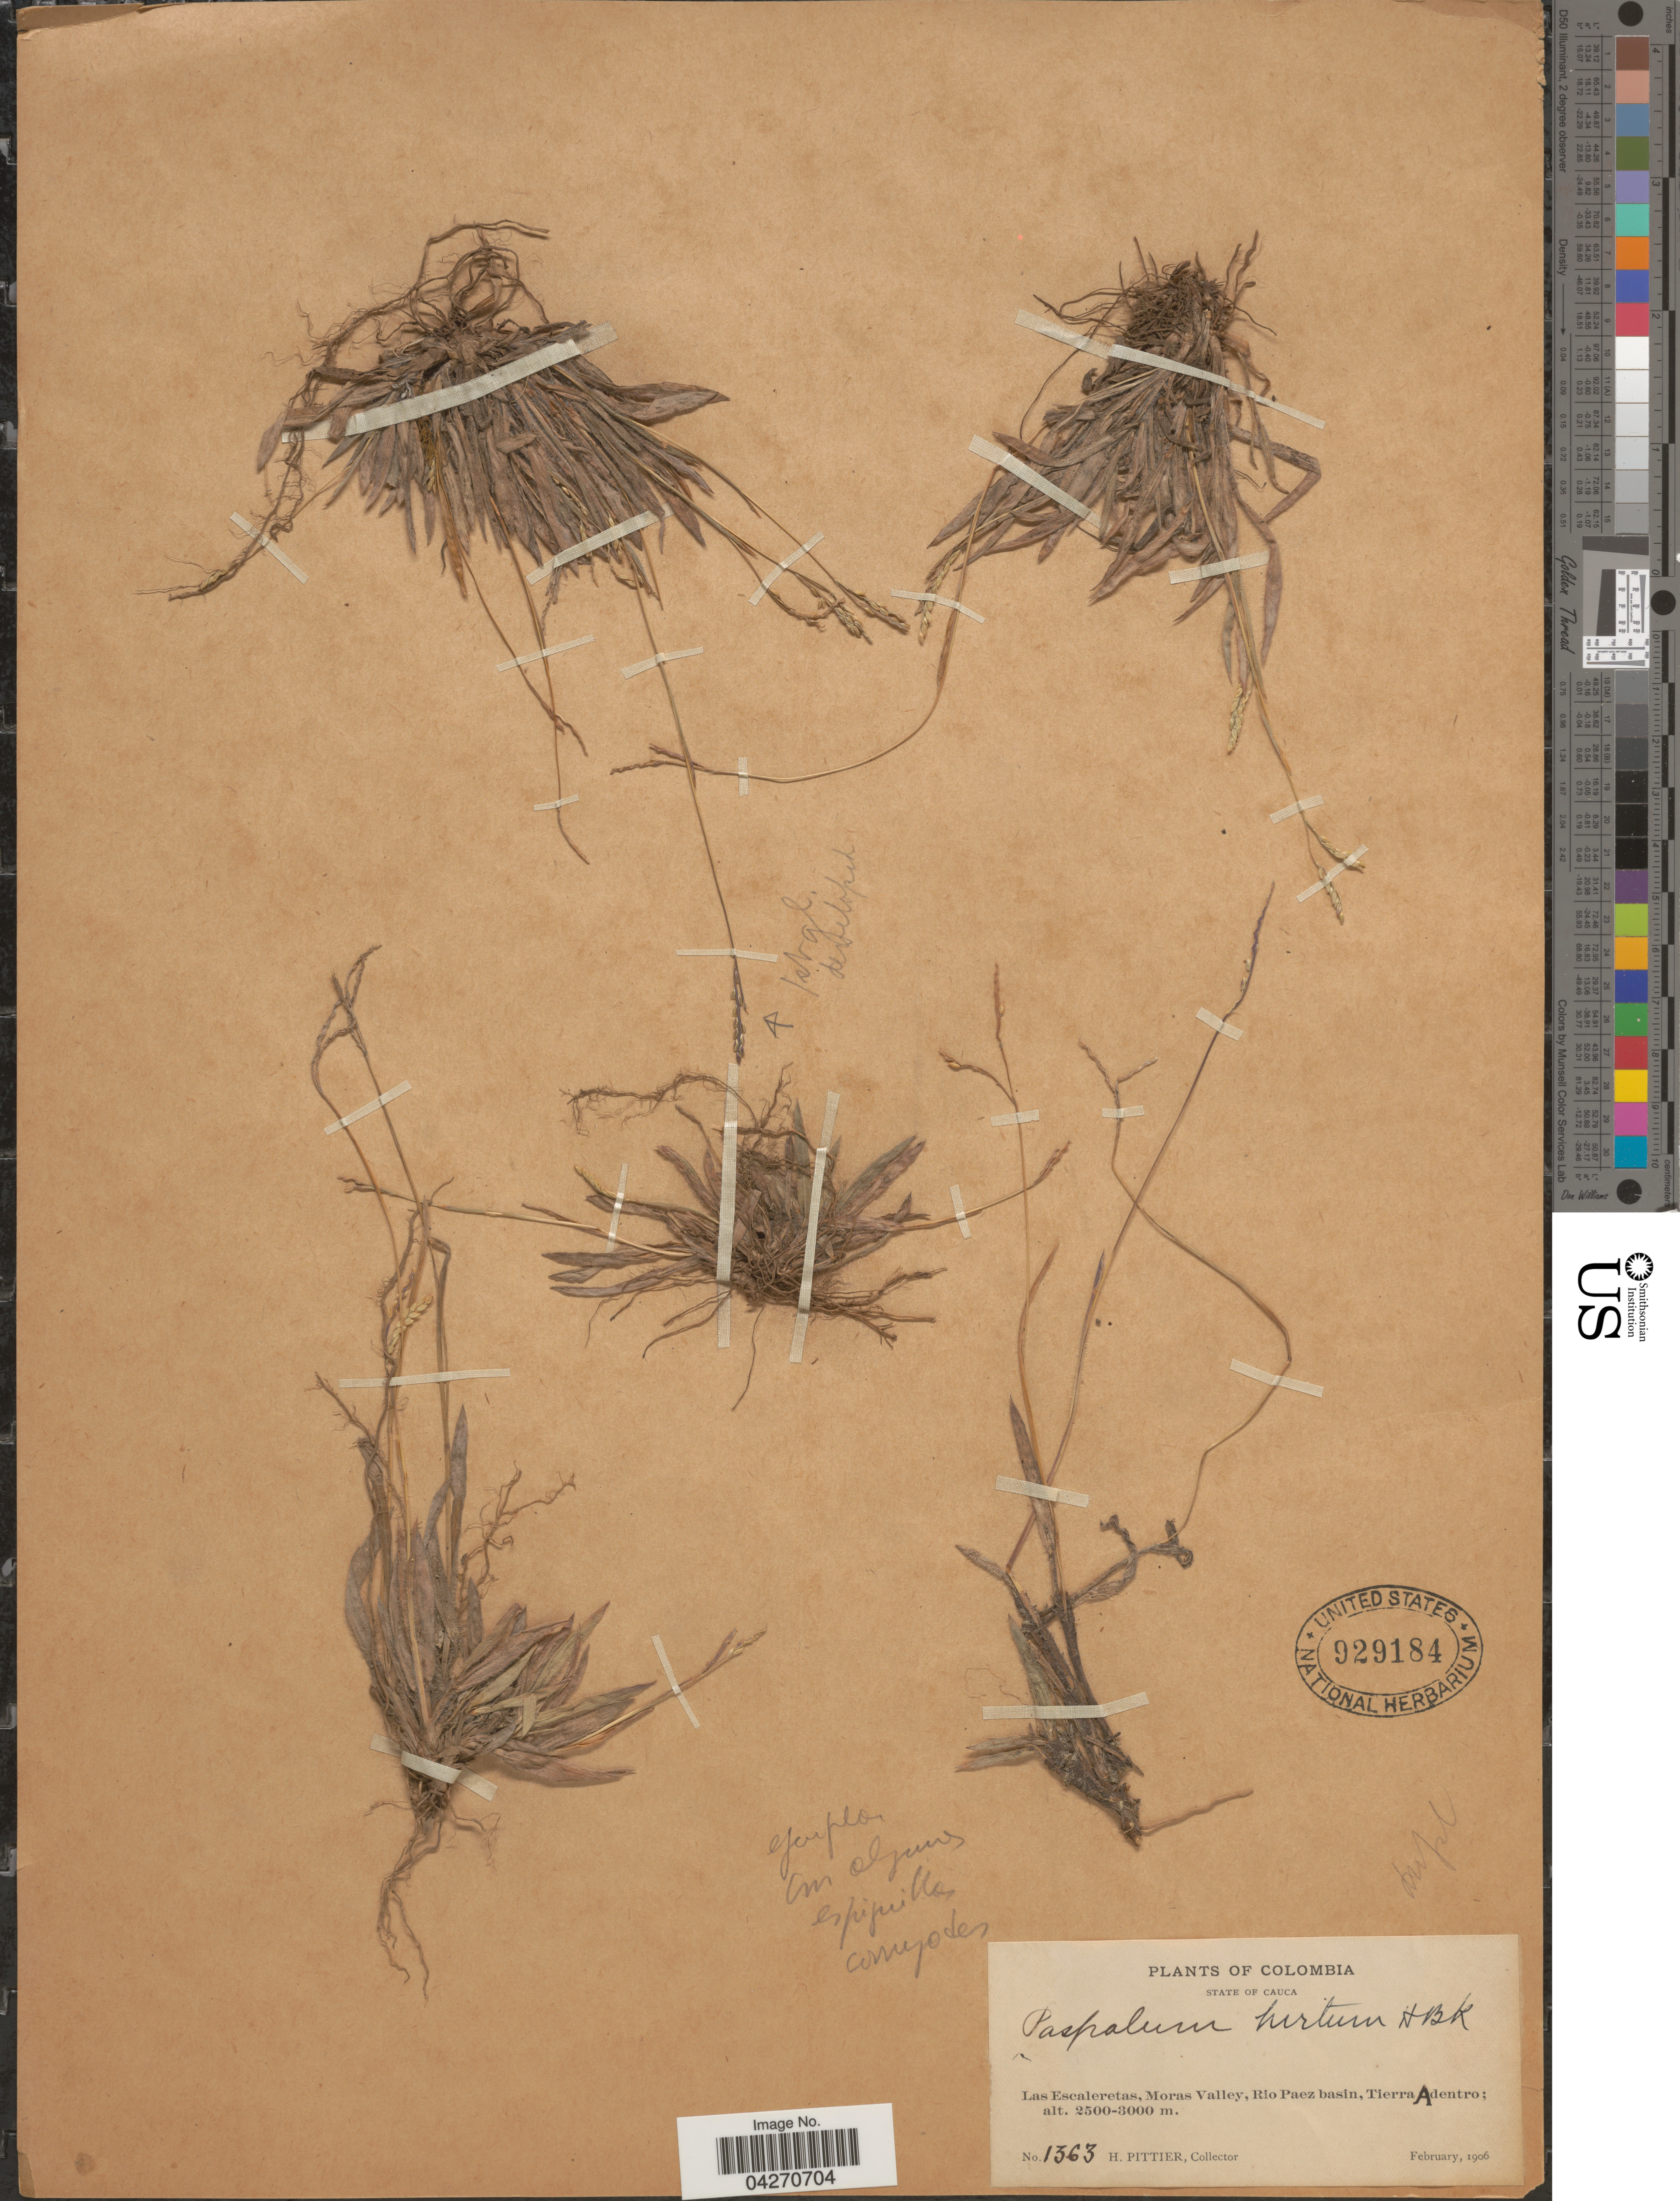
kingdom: Plantae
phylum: Tracheophyta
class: Liliopsida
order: Poales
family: Poaceae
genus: Paspalum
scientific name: Paspalum hirtum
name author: Kunth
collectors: H. F. Pittier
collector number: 1363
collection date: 1906-02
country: Colombia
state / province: Cauca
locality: Las Escaleretas, Moras Valley, Rio Paez basin, Tierra Adentro.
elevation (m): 2500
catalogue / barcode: US 929184